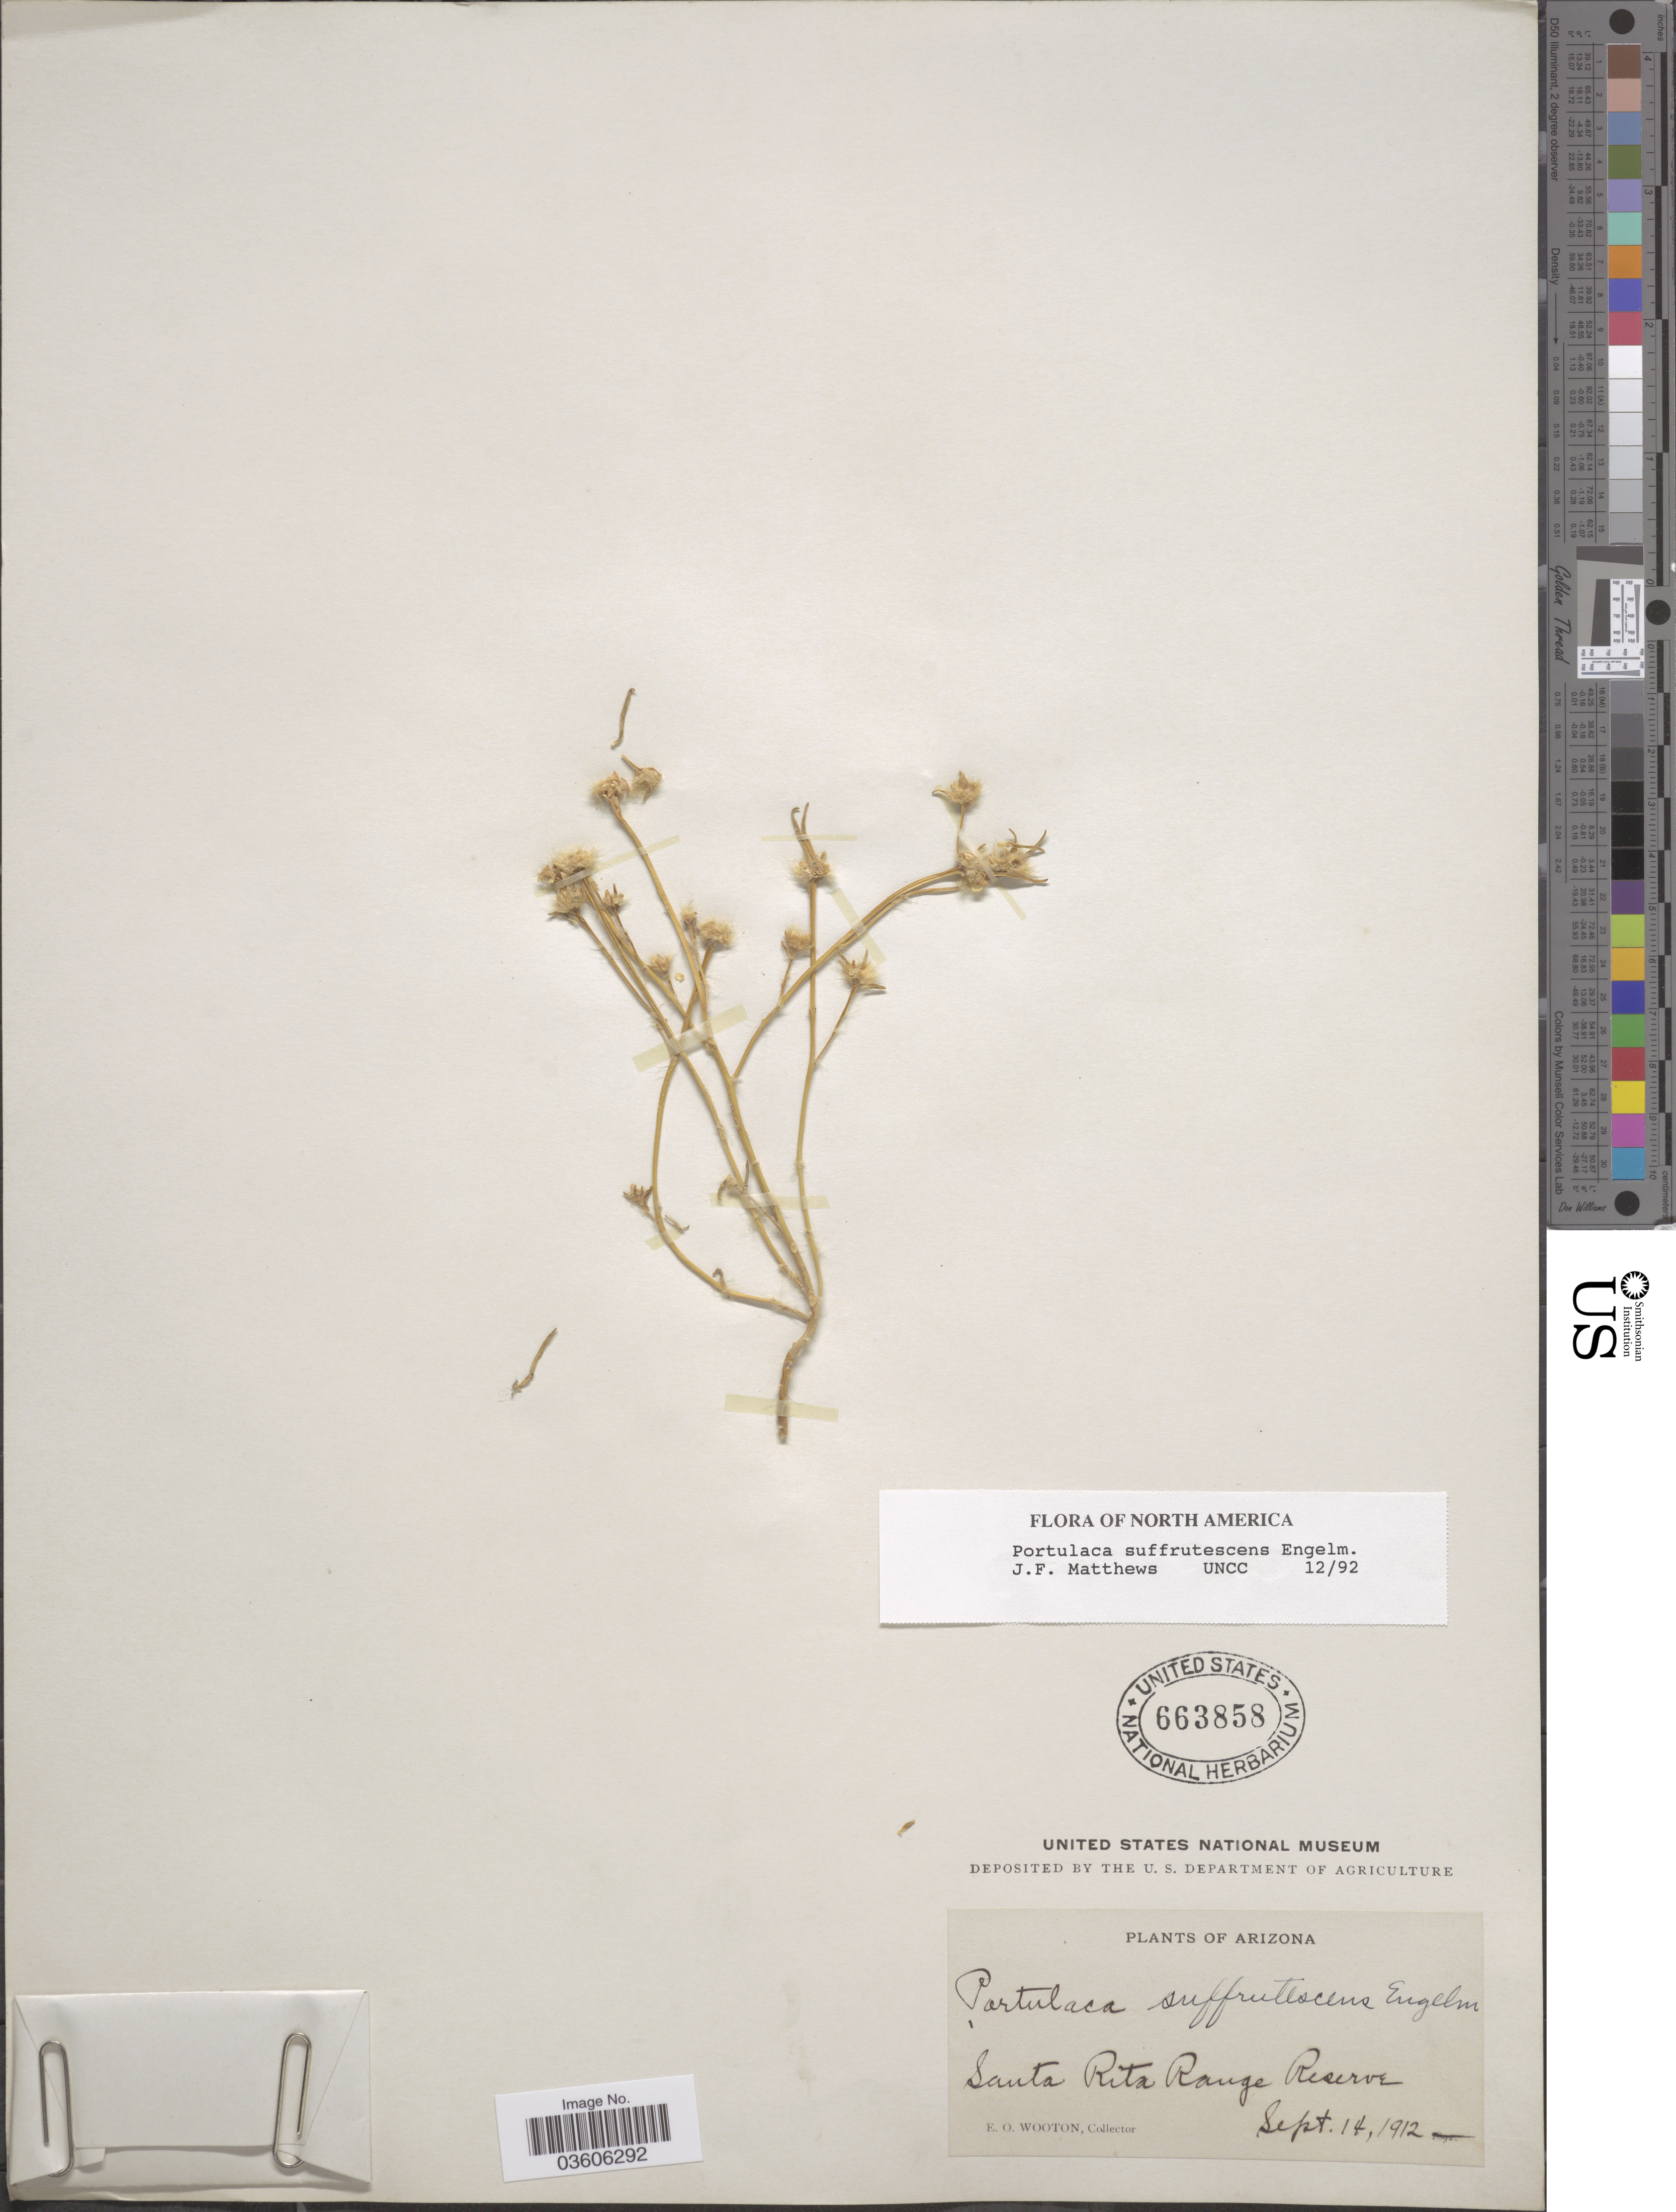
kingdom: Plantae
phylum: Tracheophyta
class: Magnoliopsida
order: Caryophyllales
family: Portulacaceae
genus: Portulaca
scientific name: Portulaca suffrutescens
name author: Engelm.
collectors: E. O. Wooton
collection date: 1912-09-14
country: United States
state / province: Arizona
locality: Santa Rita Range Reserve.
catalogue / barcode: US 663858